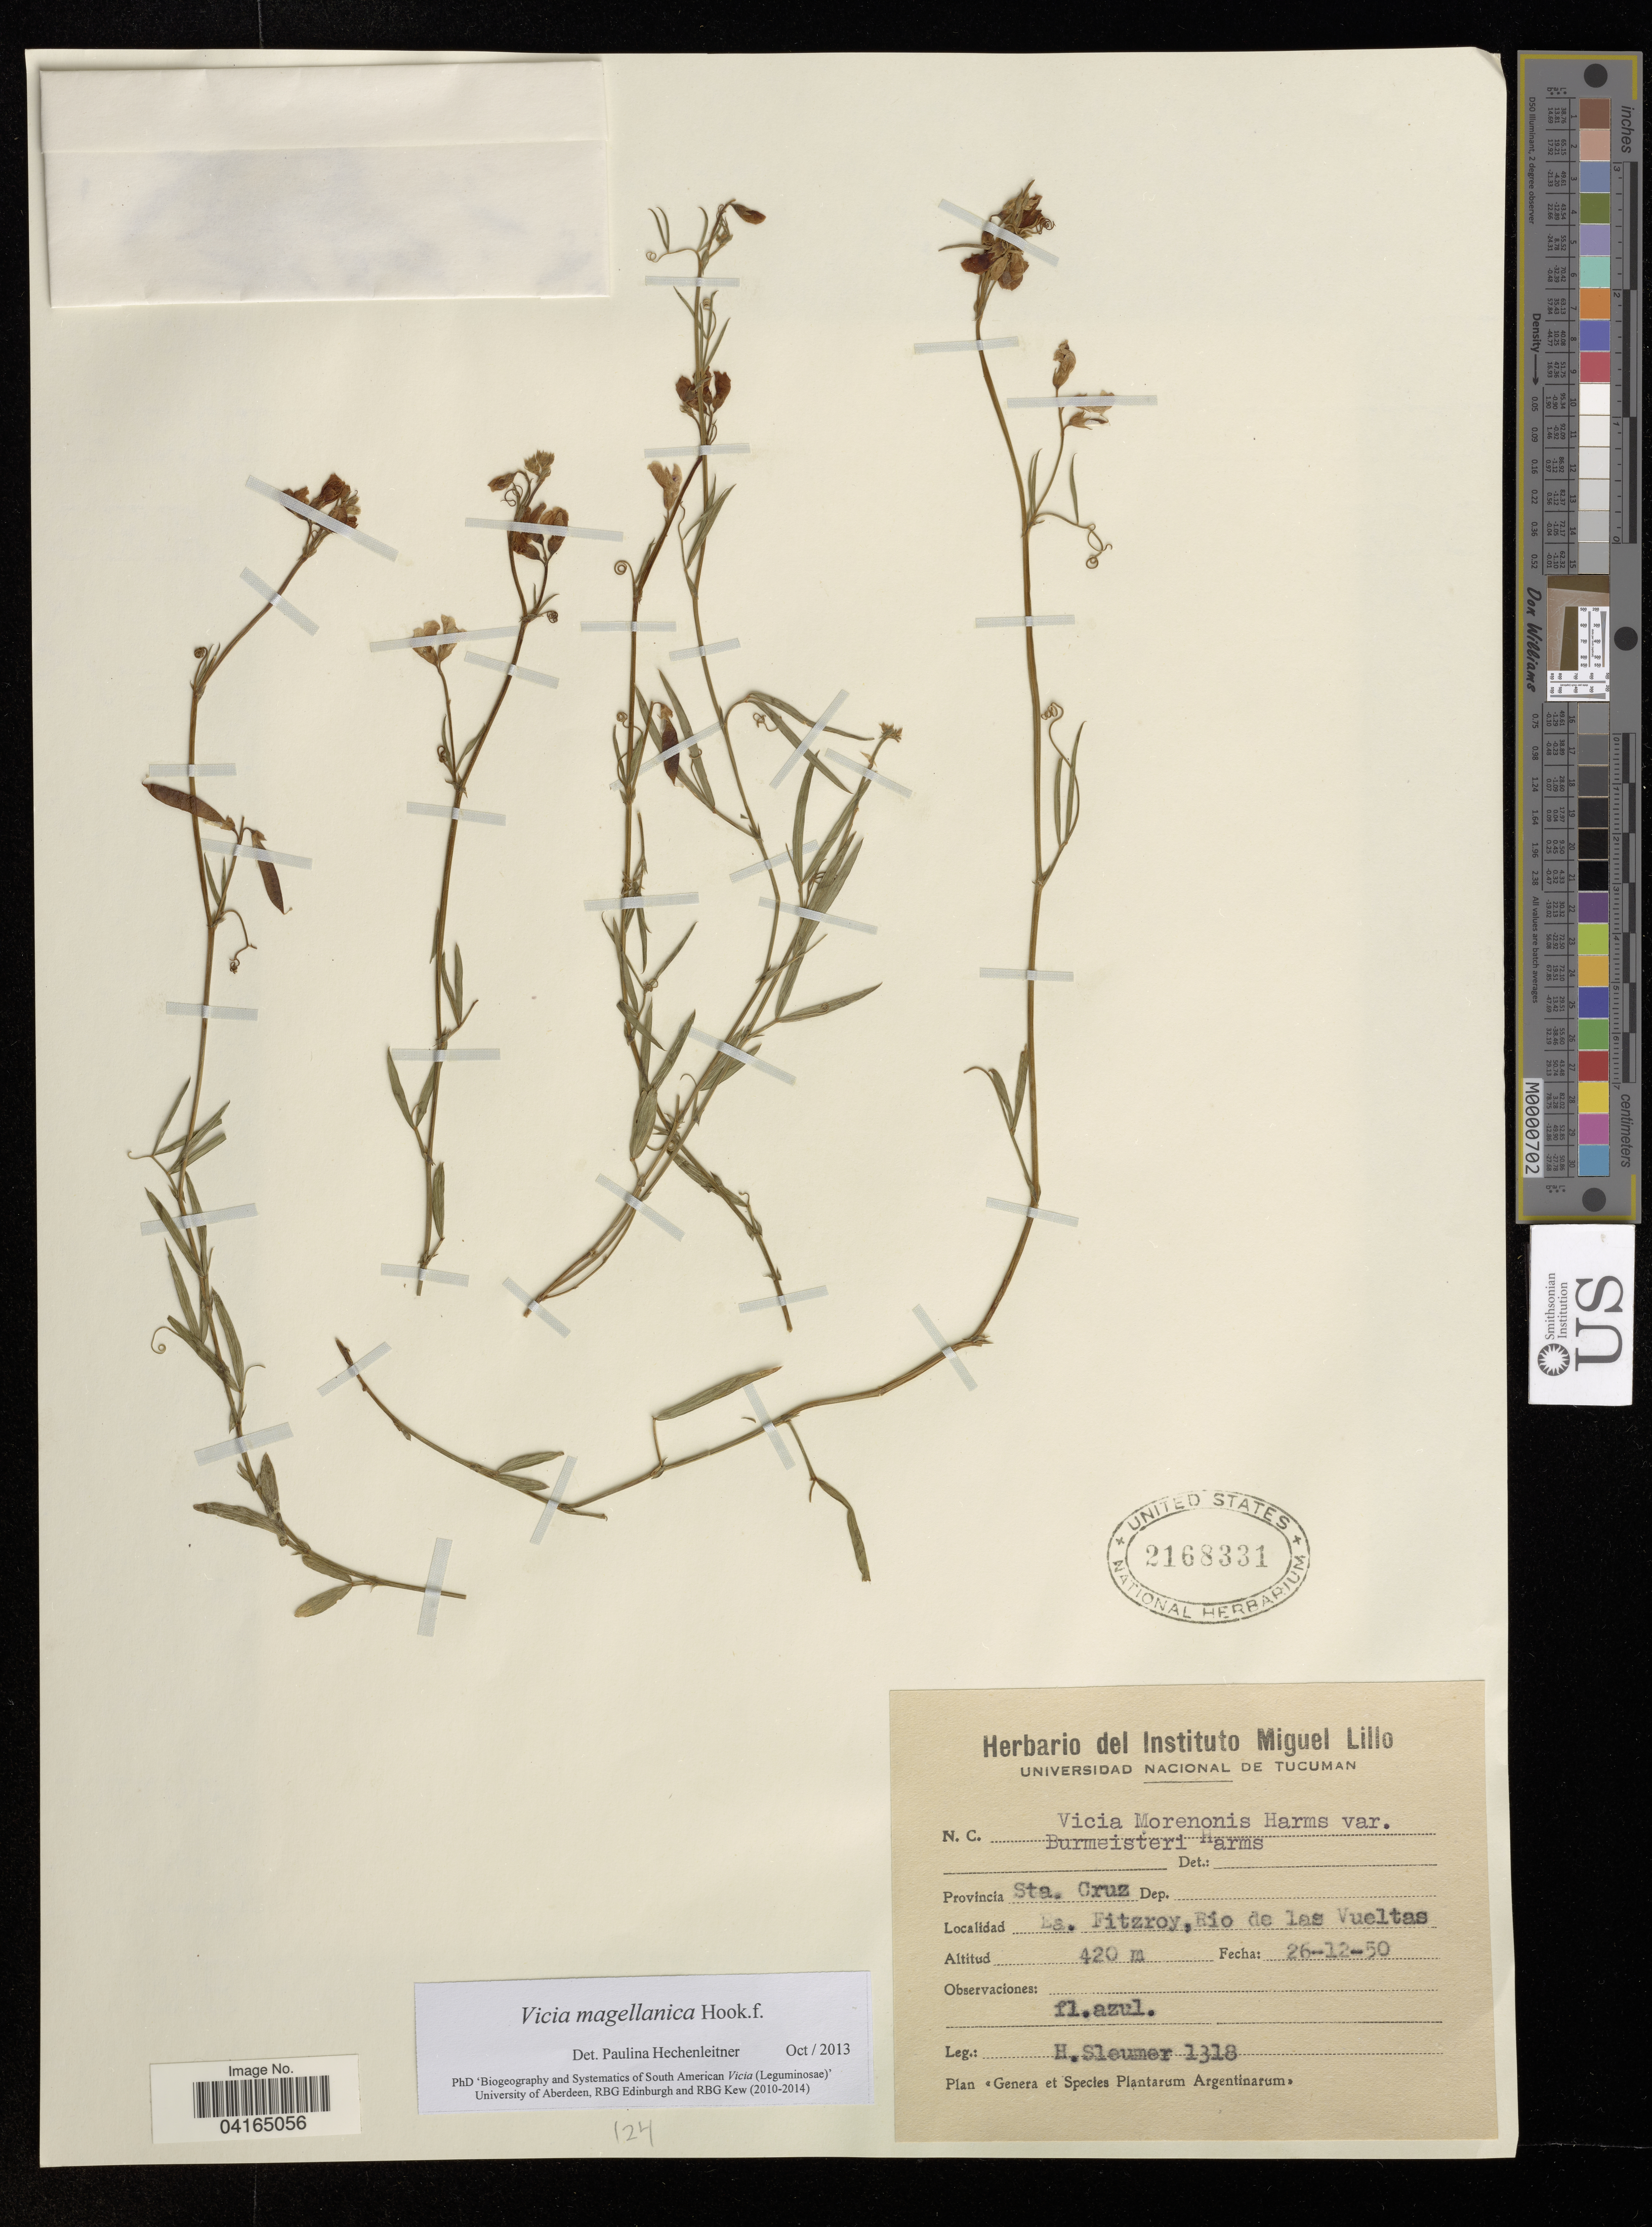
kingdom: Plantae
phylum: Tracheophyta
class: Magnoliopsida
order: Fabales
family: Fabaceae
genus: Vicia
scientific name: Vicia magellanica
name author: Hook. f.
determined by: Hechenleitner, Paulina, RBG Edinburgh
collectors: H. O. Sleumer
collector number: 1318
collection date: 1950-12-26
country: Argentina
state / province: Santa Cruz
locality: Es. Fitzroy, Rio de las Vueltas.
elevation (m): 420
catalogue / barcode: US 2168331